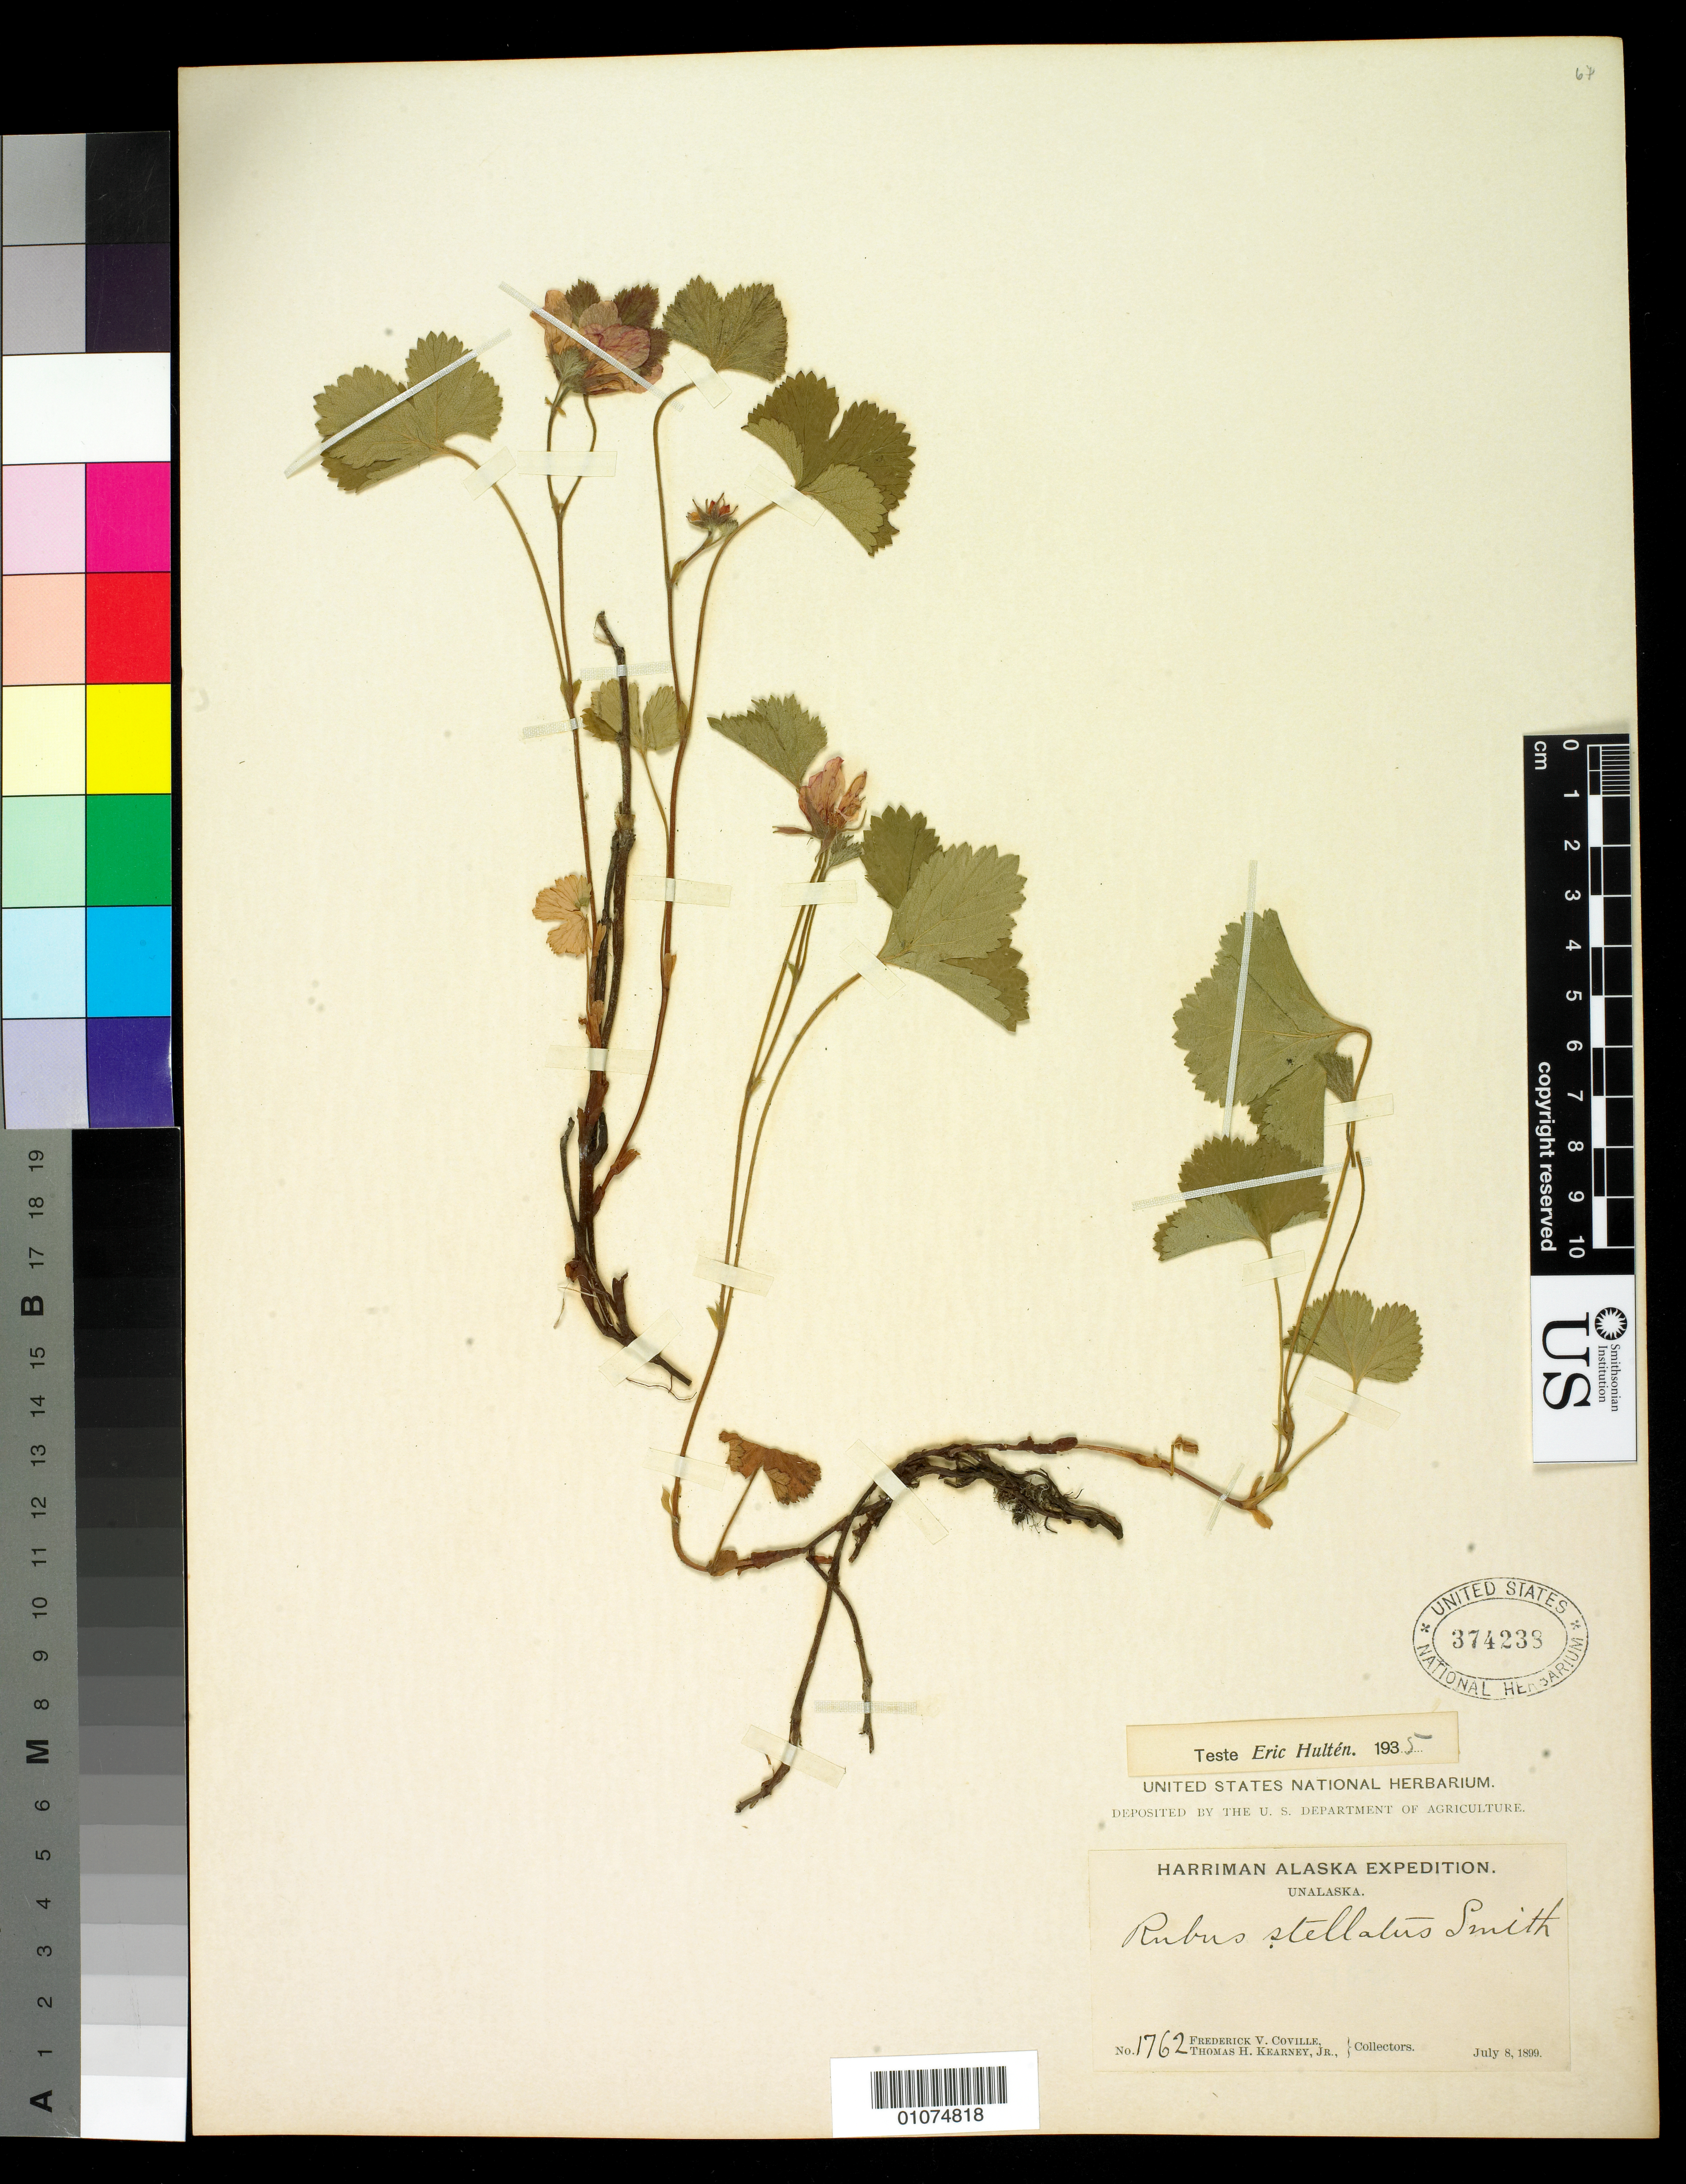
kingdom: Plantae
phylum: Tracheophyta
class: Magnoliopsida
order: Rosales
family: Rosaceae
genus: Rubus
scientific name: Rubus stellatus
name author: Sm.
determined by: Hultén, [O.] Eric G.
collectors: F. V. Coville & T. H. Kearney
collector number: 1762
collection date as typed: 08 Jul 1899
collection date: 1899-07-08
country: United States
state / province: Alaska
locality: Unalaska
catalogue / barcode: US 374238